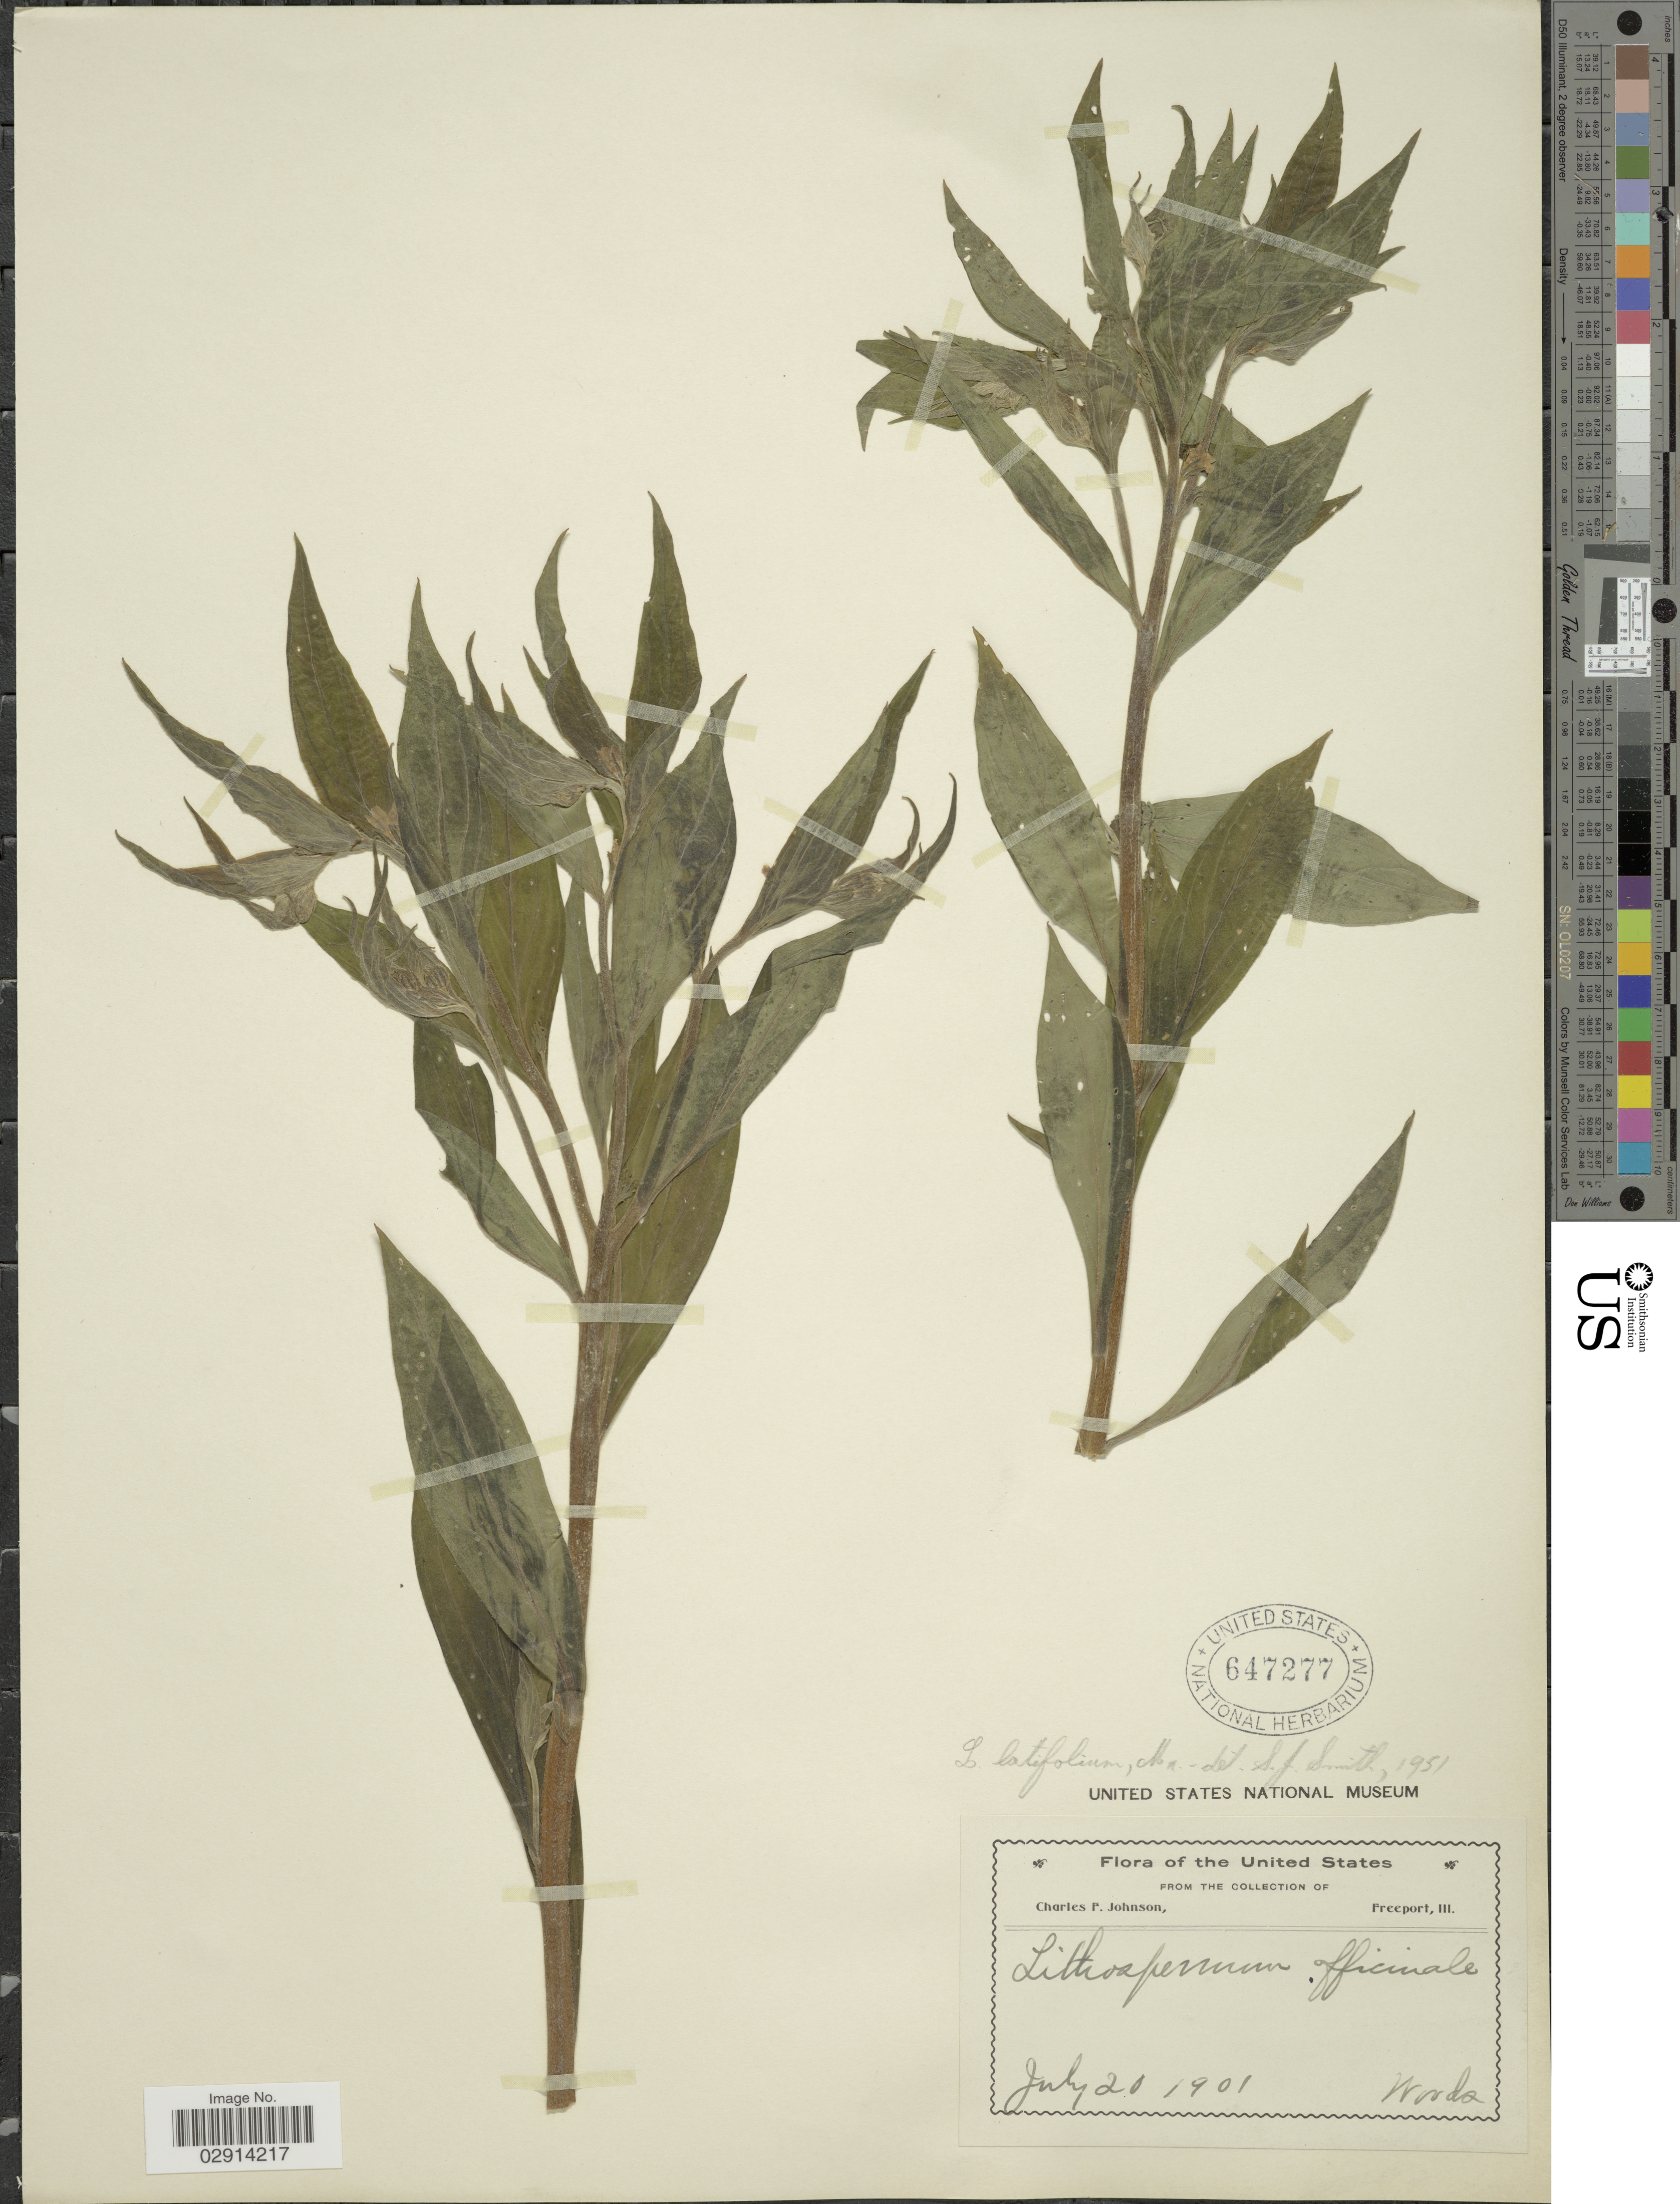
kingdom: Plantae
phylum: Tracheophyta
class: Magnoliopsida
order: Boraginales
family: Boraginaceae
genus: Lithospermum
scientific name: Lithospermum latifolium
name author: Michx.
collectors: C. Johnson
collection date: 1901-07-20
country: United States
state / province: Illinois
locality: Freeport.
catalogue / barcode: US 647277